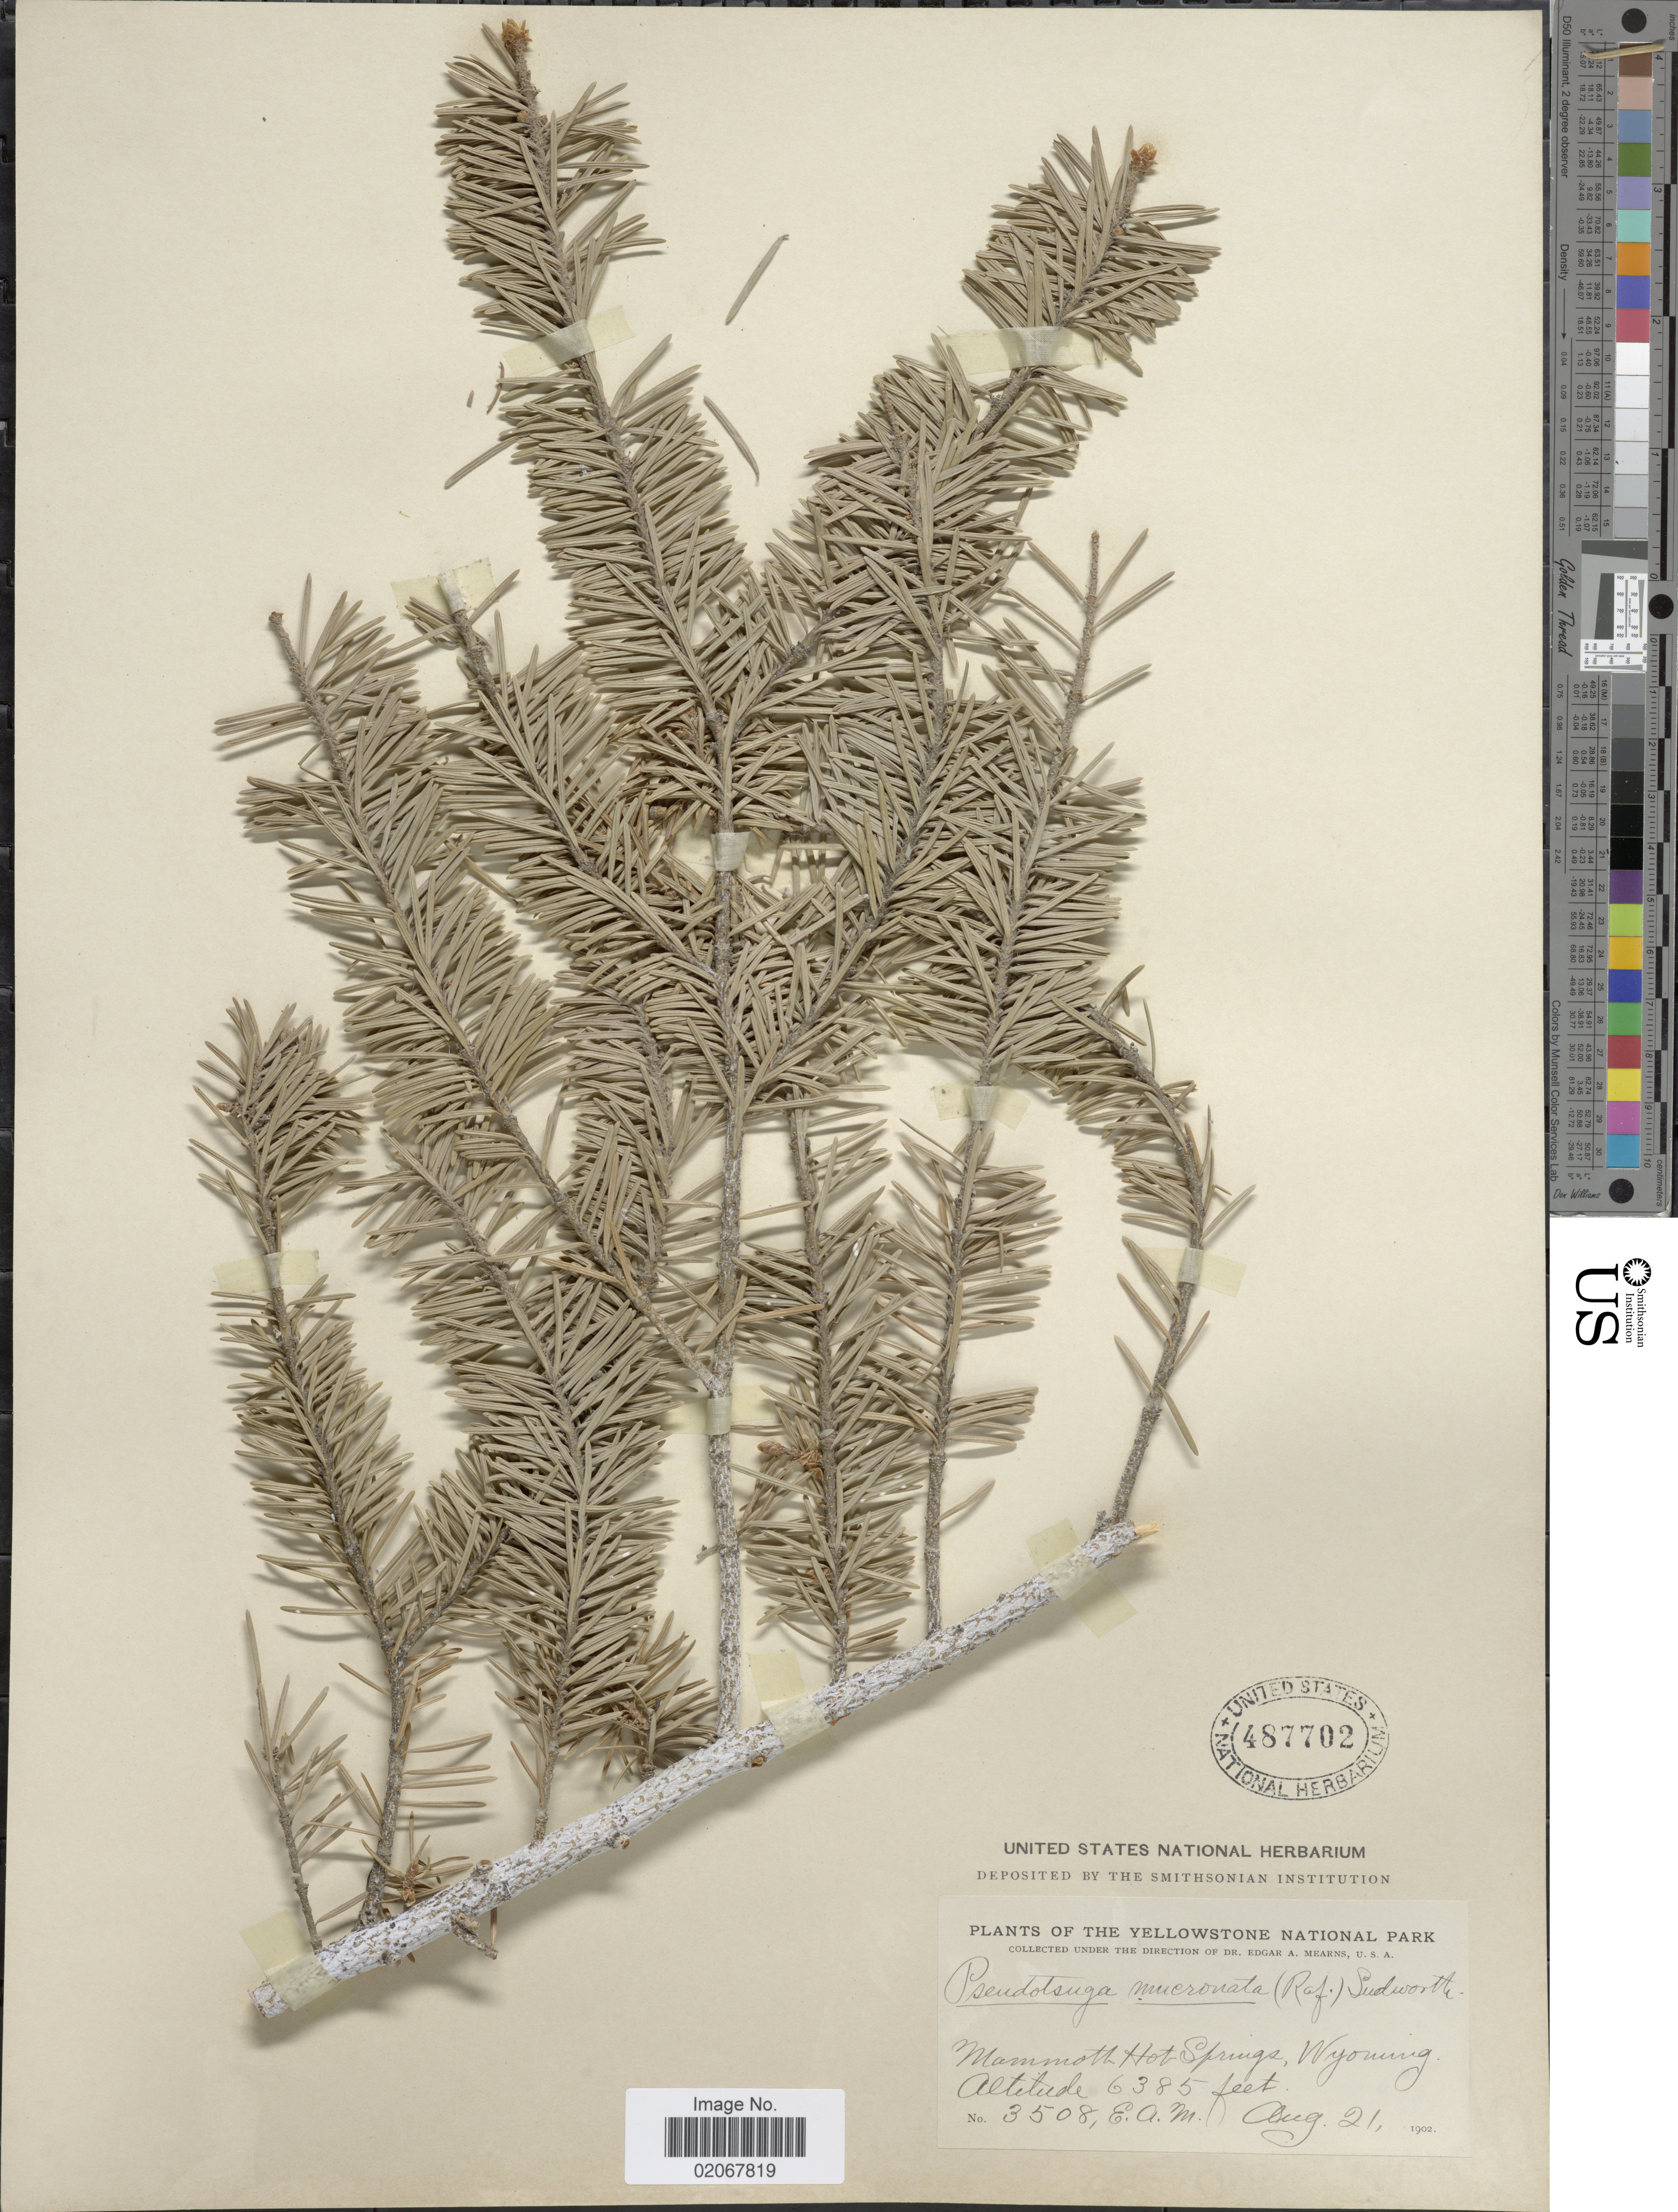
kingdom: Plantae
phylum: Tracheophyta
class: Pinopsida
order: Pinales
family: Pinaceae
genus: Pseudotsuga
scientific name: Pseudotsuga menziesii var. glauca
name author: (Beissn.) Franco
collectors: E. A. Mearns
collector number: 3508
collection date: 1902-08-21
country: United States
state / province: Wyoming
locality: Yellowstone National Park. Mammoth Hot Springs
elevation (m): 1946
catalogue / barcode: US 487702